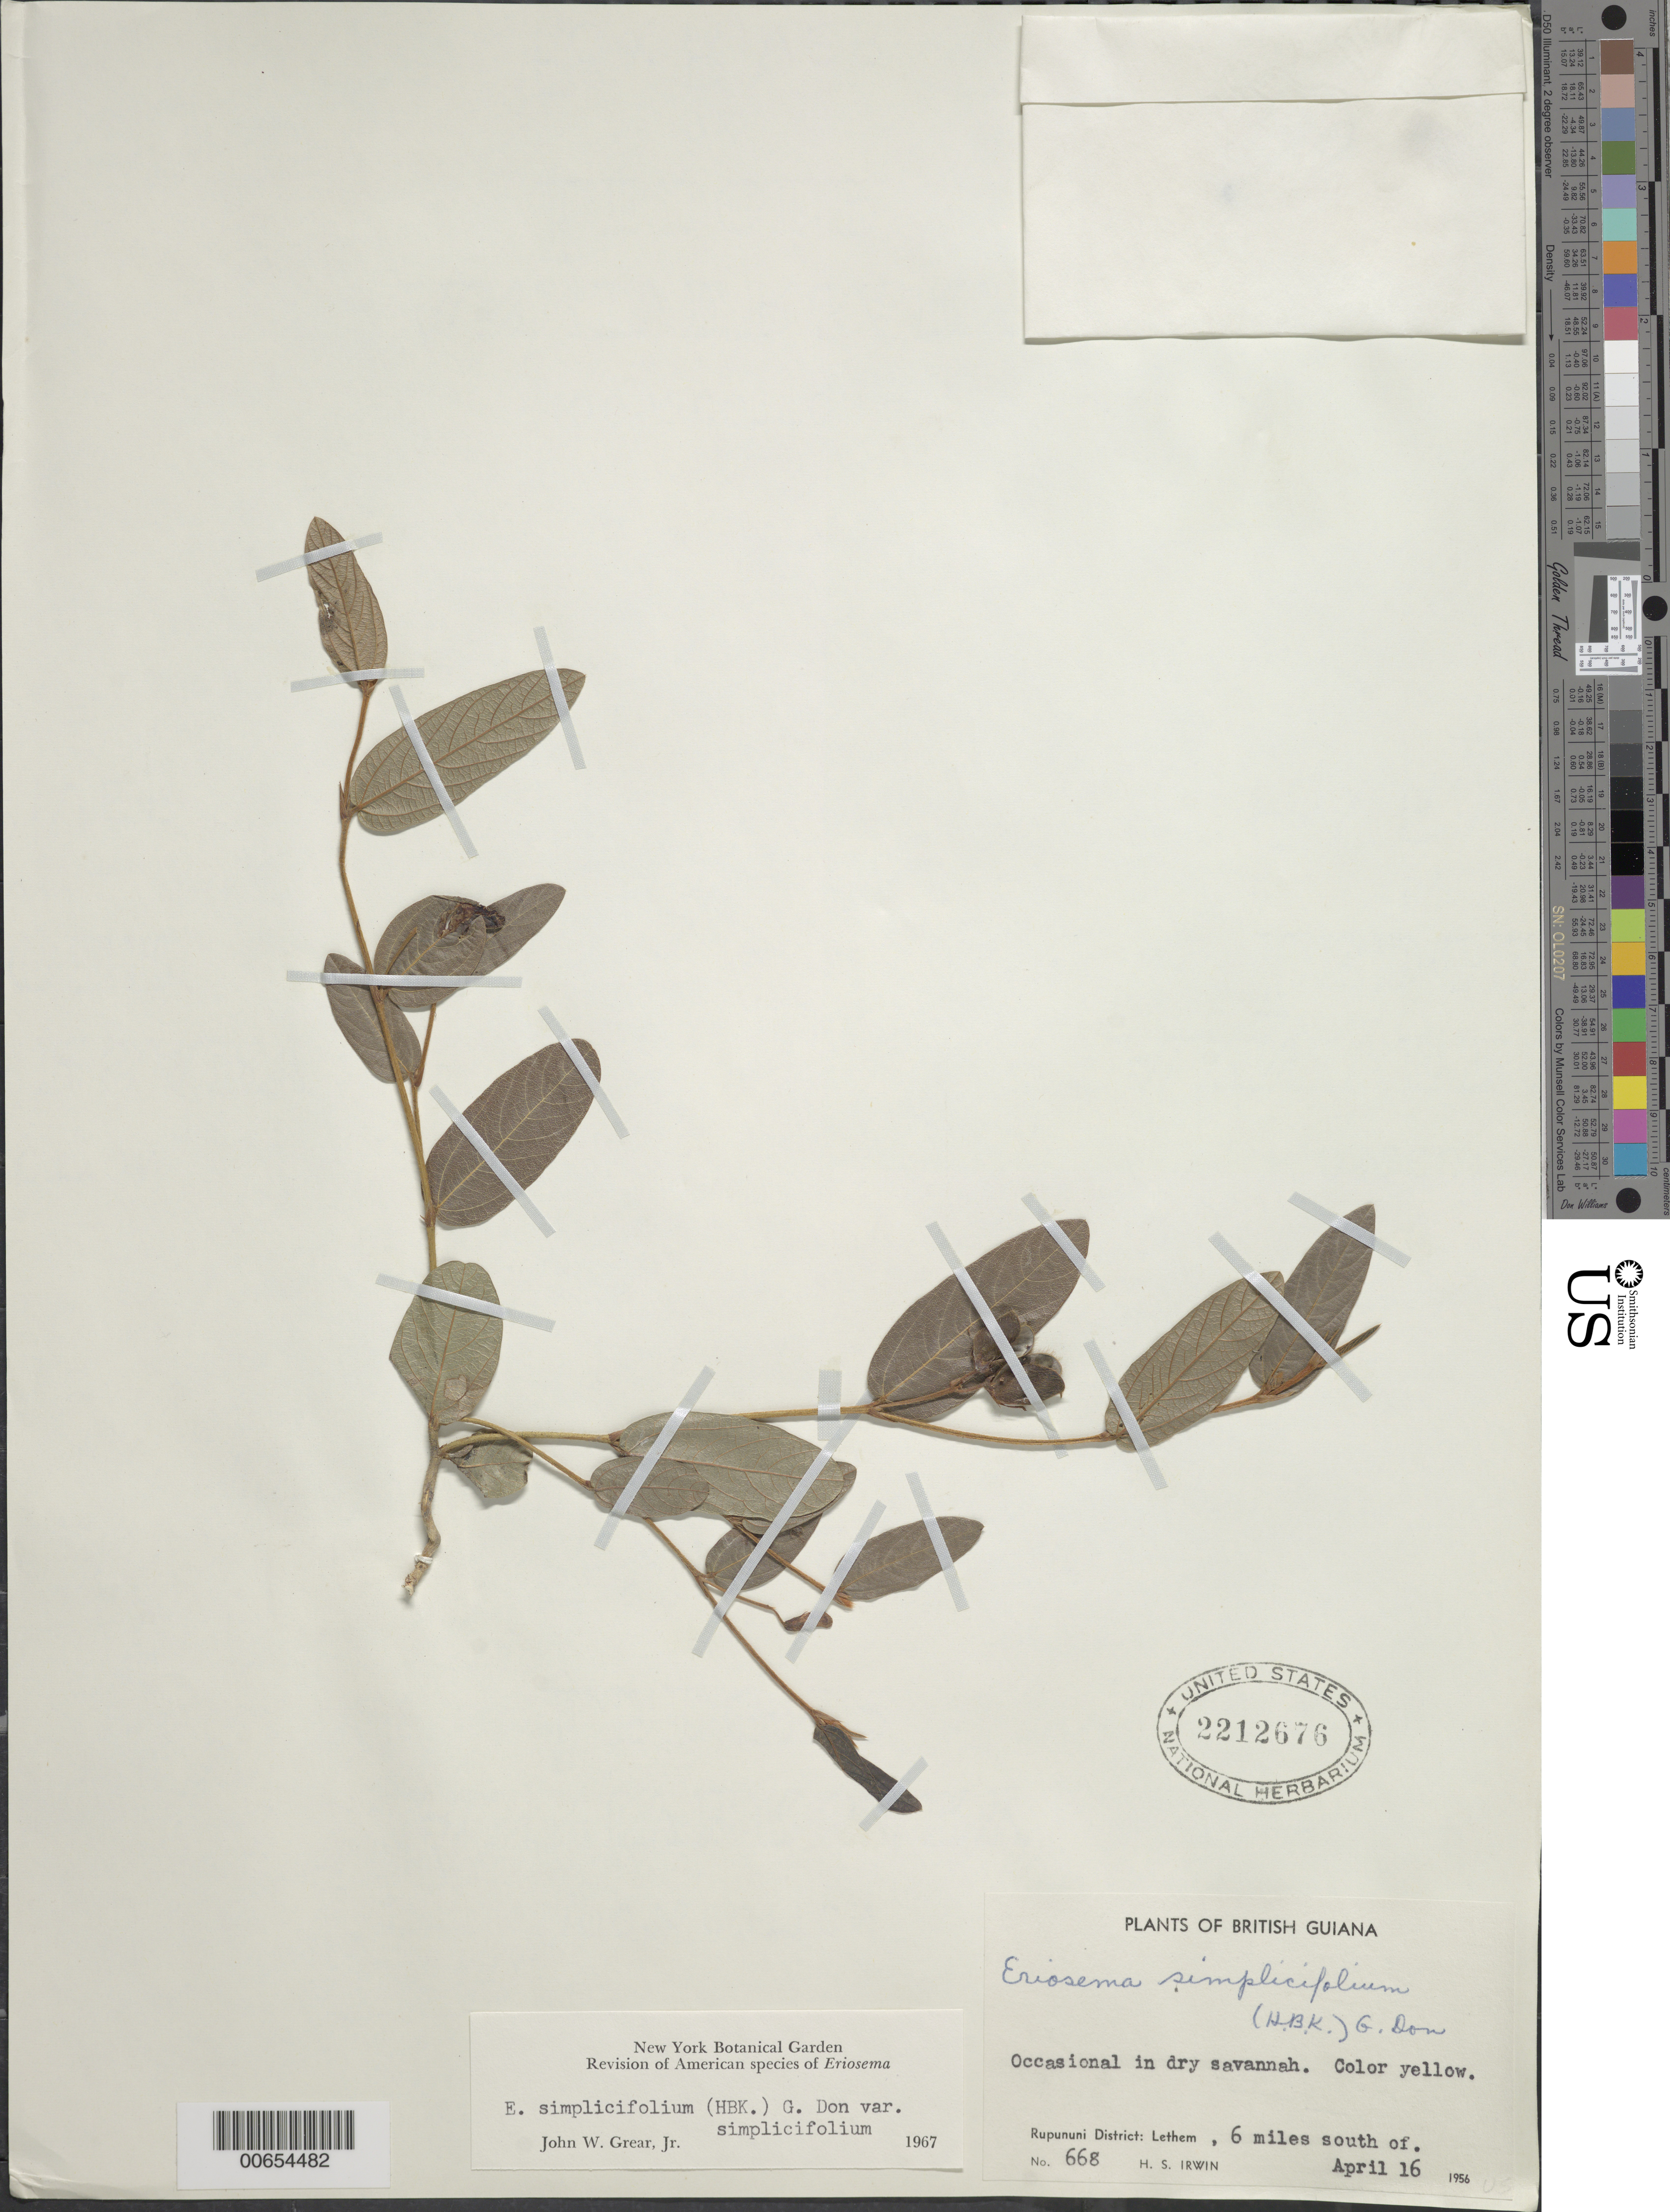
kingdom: Plantae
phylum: Tracheophyta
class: Magnoliopsida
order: Fabales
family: Fabaceae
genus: Eriosema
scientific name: Eriosema simplicifolium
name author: (Kunth) G. Don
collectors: H. Irwin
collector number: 668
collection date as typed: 16-Apr-56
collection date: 1956-04-16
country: Guyana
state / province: U. Takutu-U. Essequibo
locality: Rupununi Dist., 6 mi. S of Lethem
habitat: Dry savanna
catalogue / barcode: US 2212676